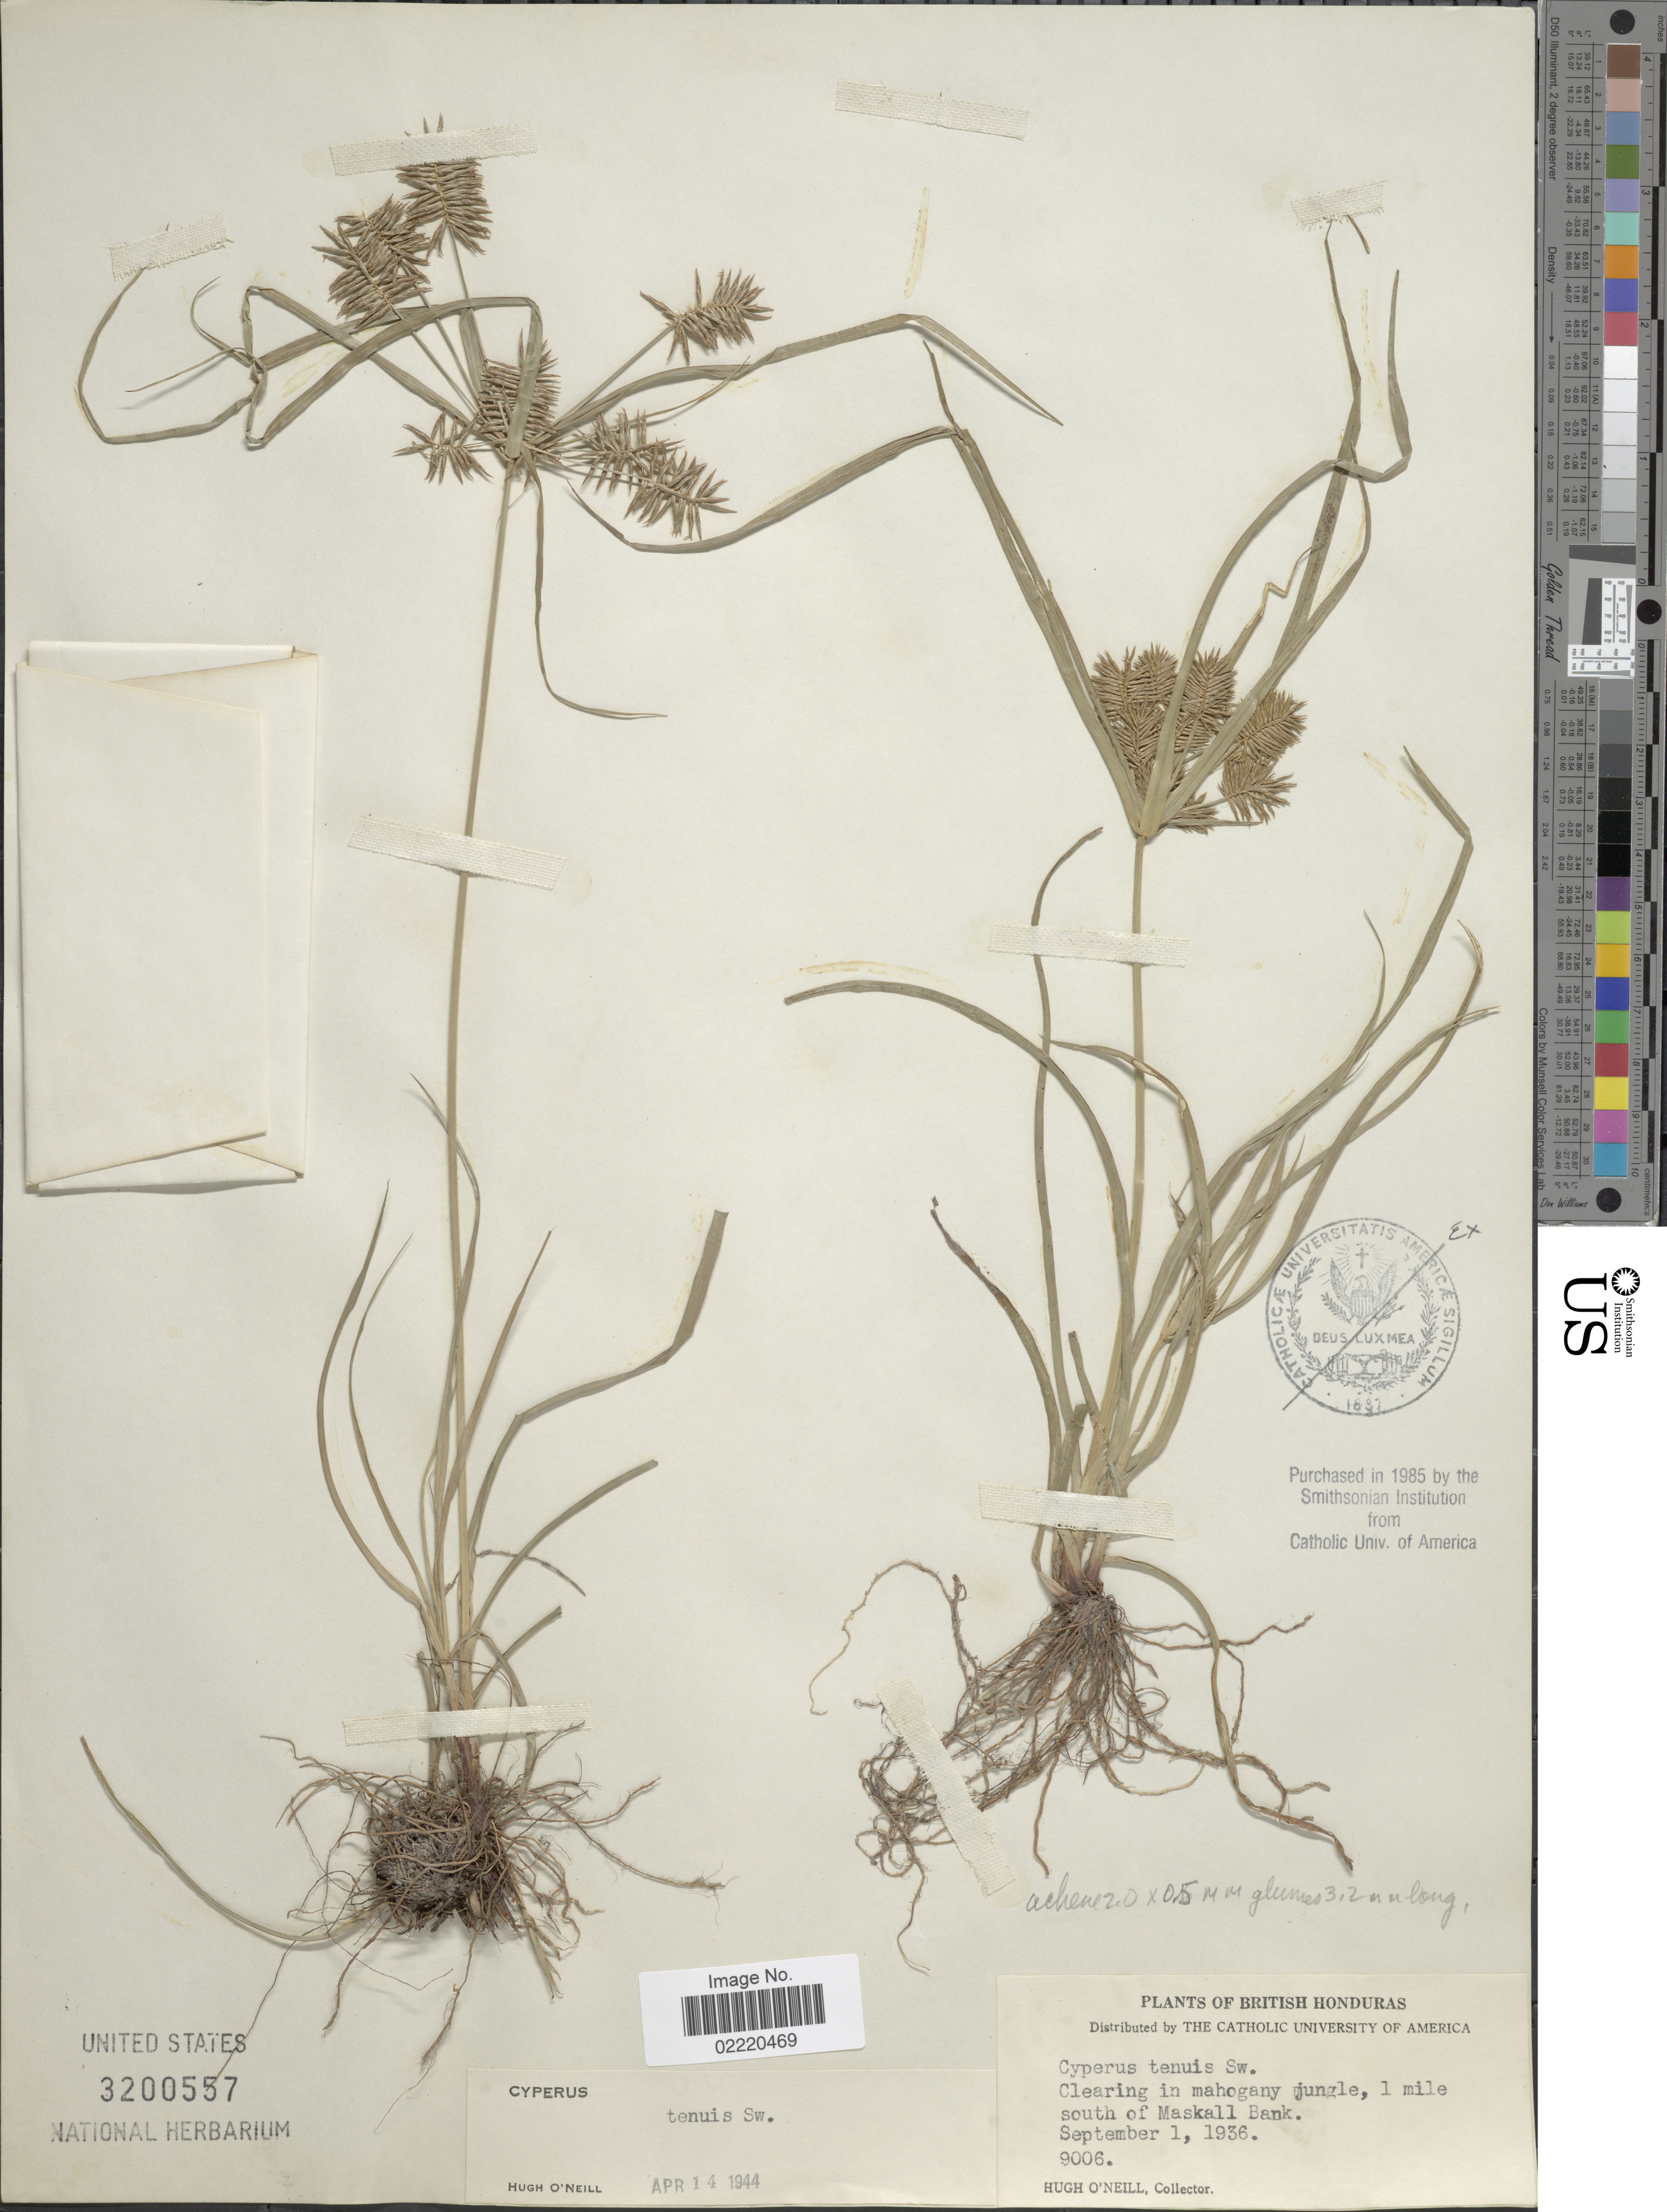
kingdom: Plantae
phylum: Tracheophyta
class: Liliopsida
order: Poales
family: Cyperaceae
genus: Cyperus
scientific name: Cyperus tenuis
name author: Sw.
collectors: H. O'Neill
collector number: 9006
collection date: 1936-09-01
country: Belize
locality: British Honduras, Clearing in mahogany jungle, 1 mile south of Maskall Bank.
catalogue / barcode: US 3200557